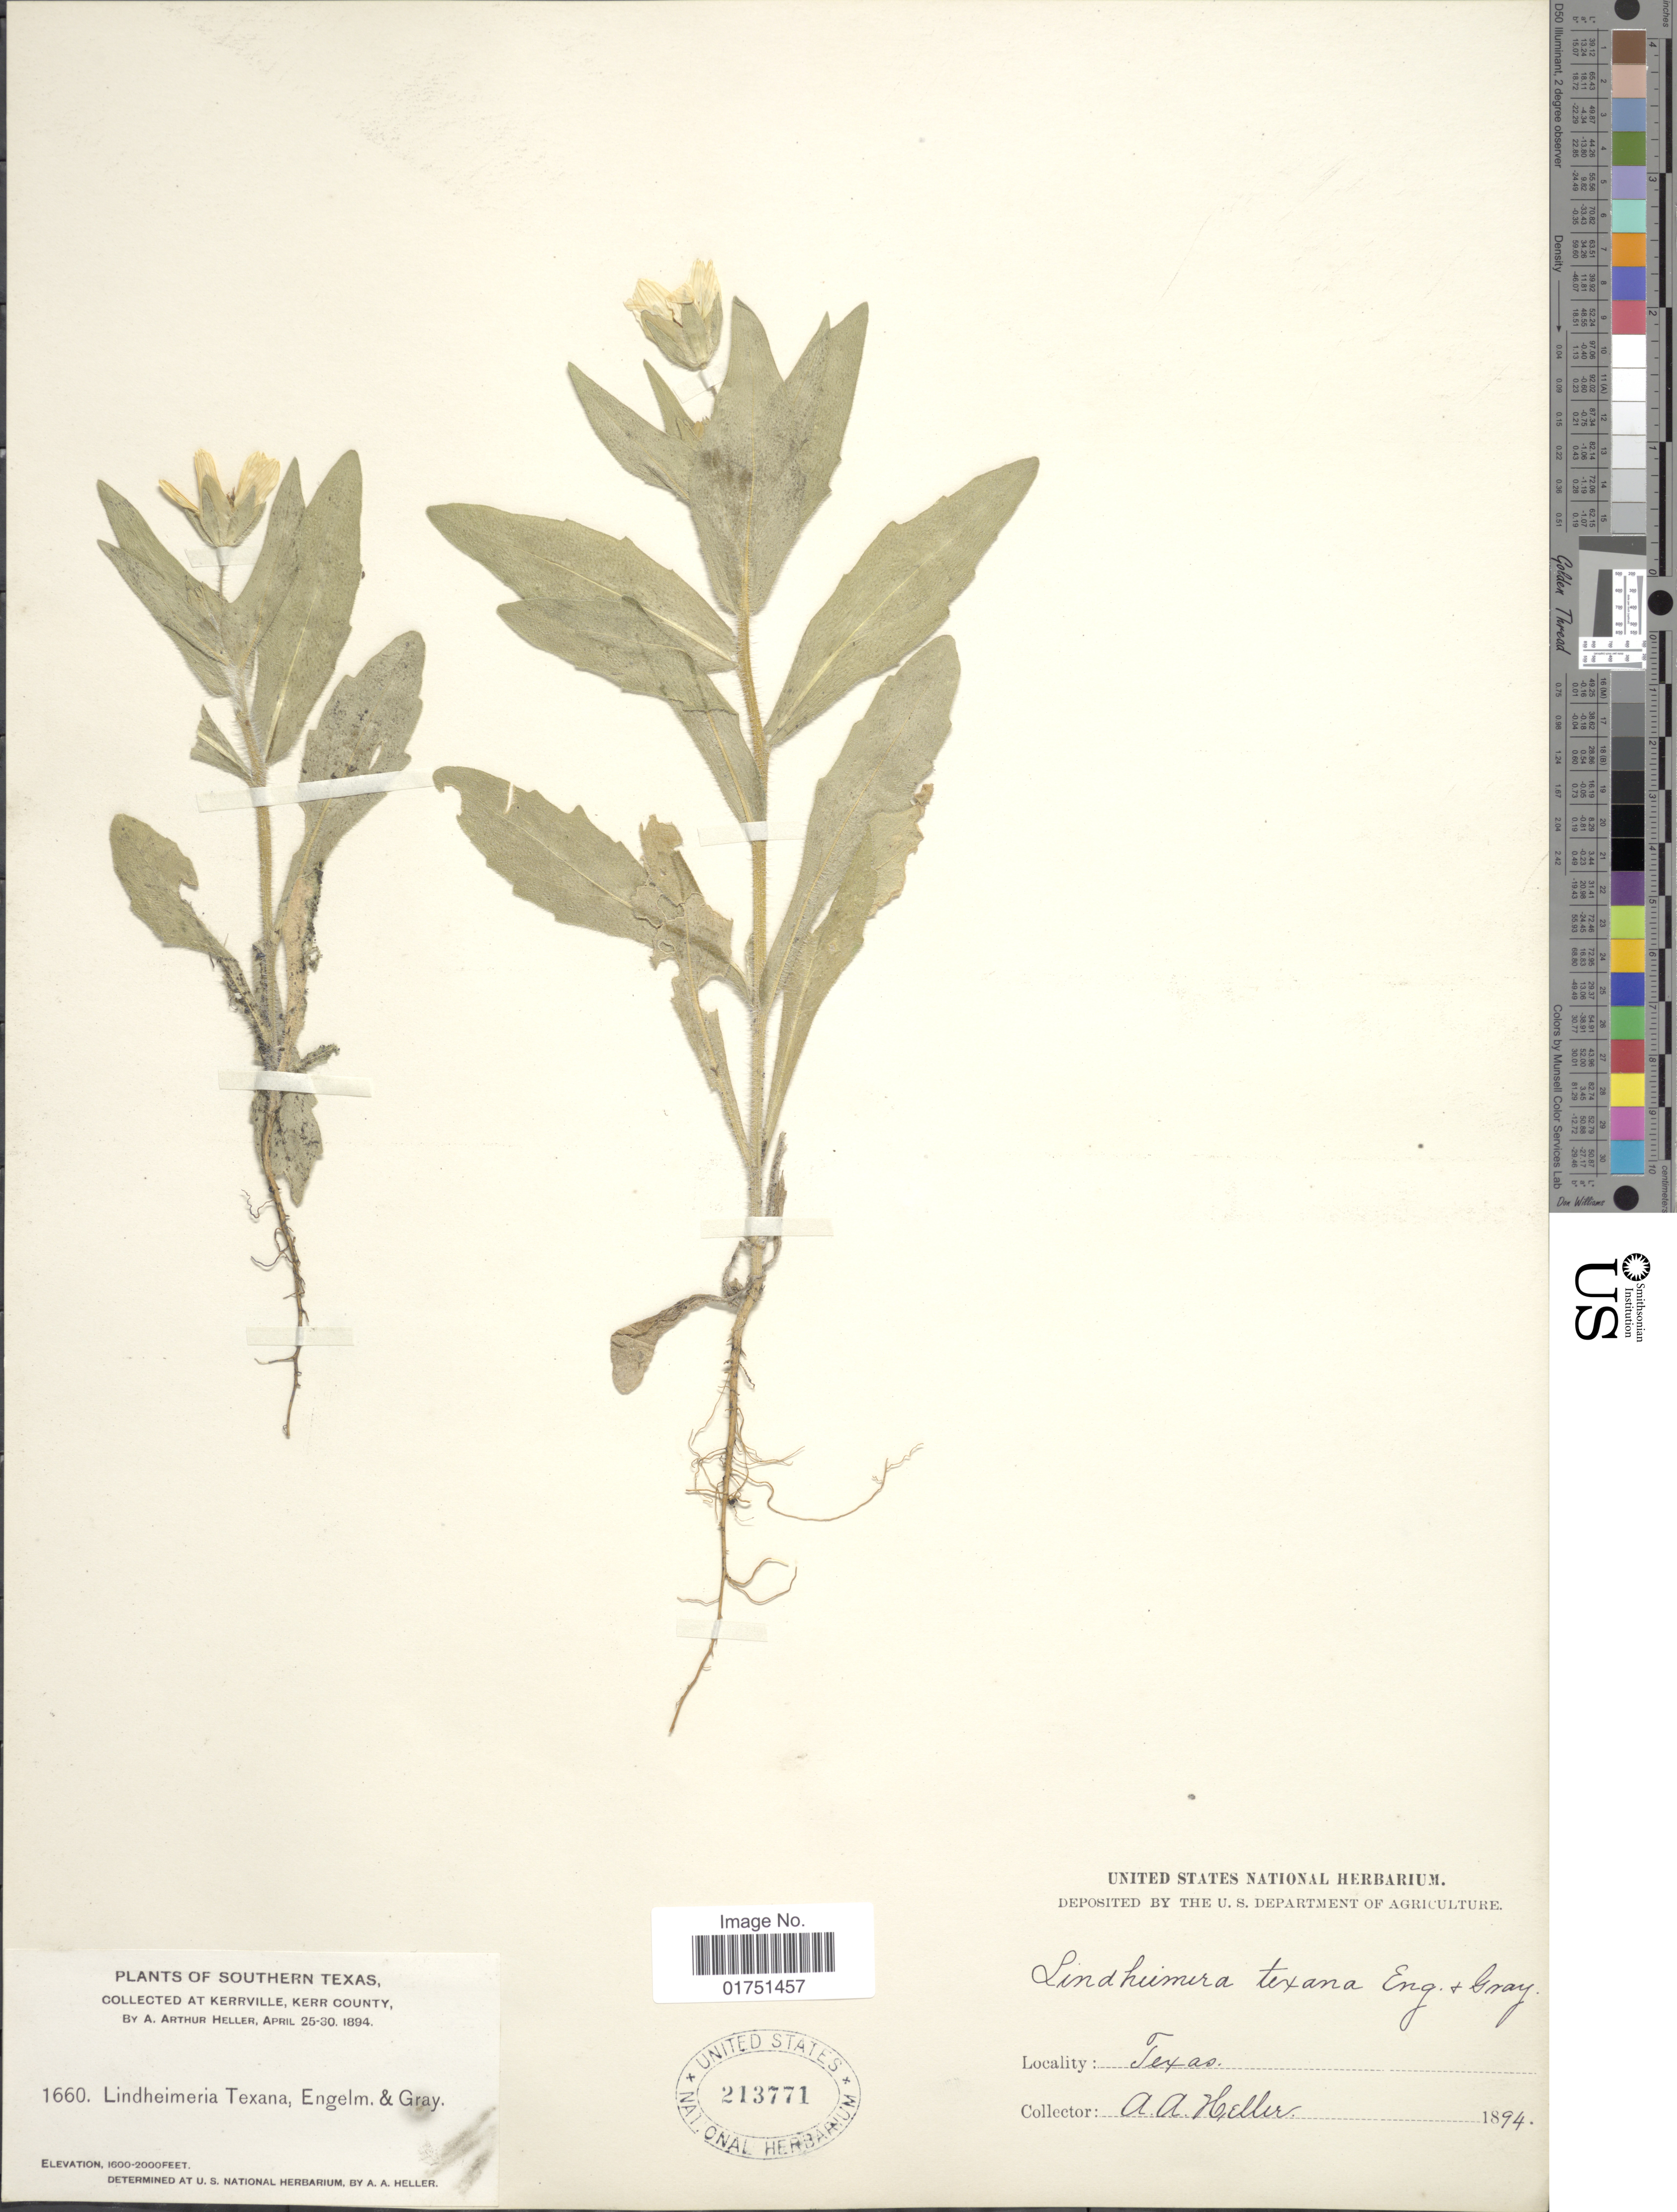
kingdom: Plantae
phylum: Tracheophyta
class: Magnoliopsida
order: Asterales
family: Asteraceae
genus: Lindheimera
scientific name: Lindheimera texana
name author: A. Gray & Engelm. in A. Gray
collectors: A. A. Heller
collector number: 1660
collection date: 1894-04-25/1894-04-30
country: United States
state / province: Texas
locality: Southern Texas, collected at Kerrville, Kerr County.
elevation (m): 488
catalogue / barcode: US 213771